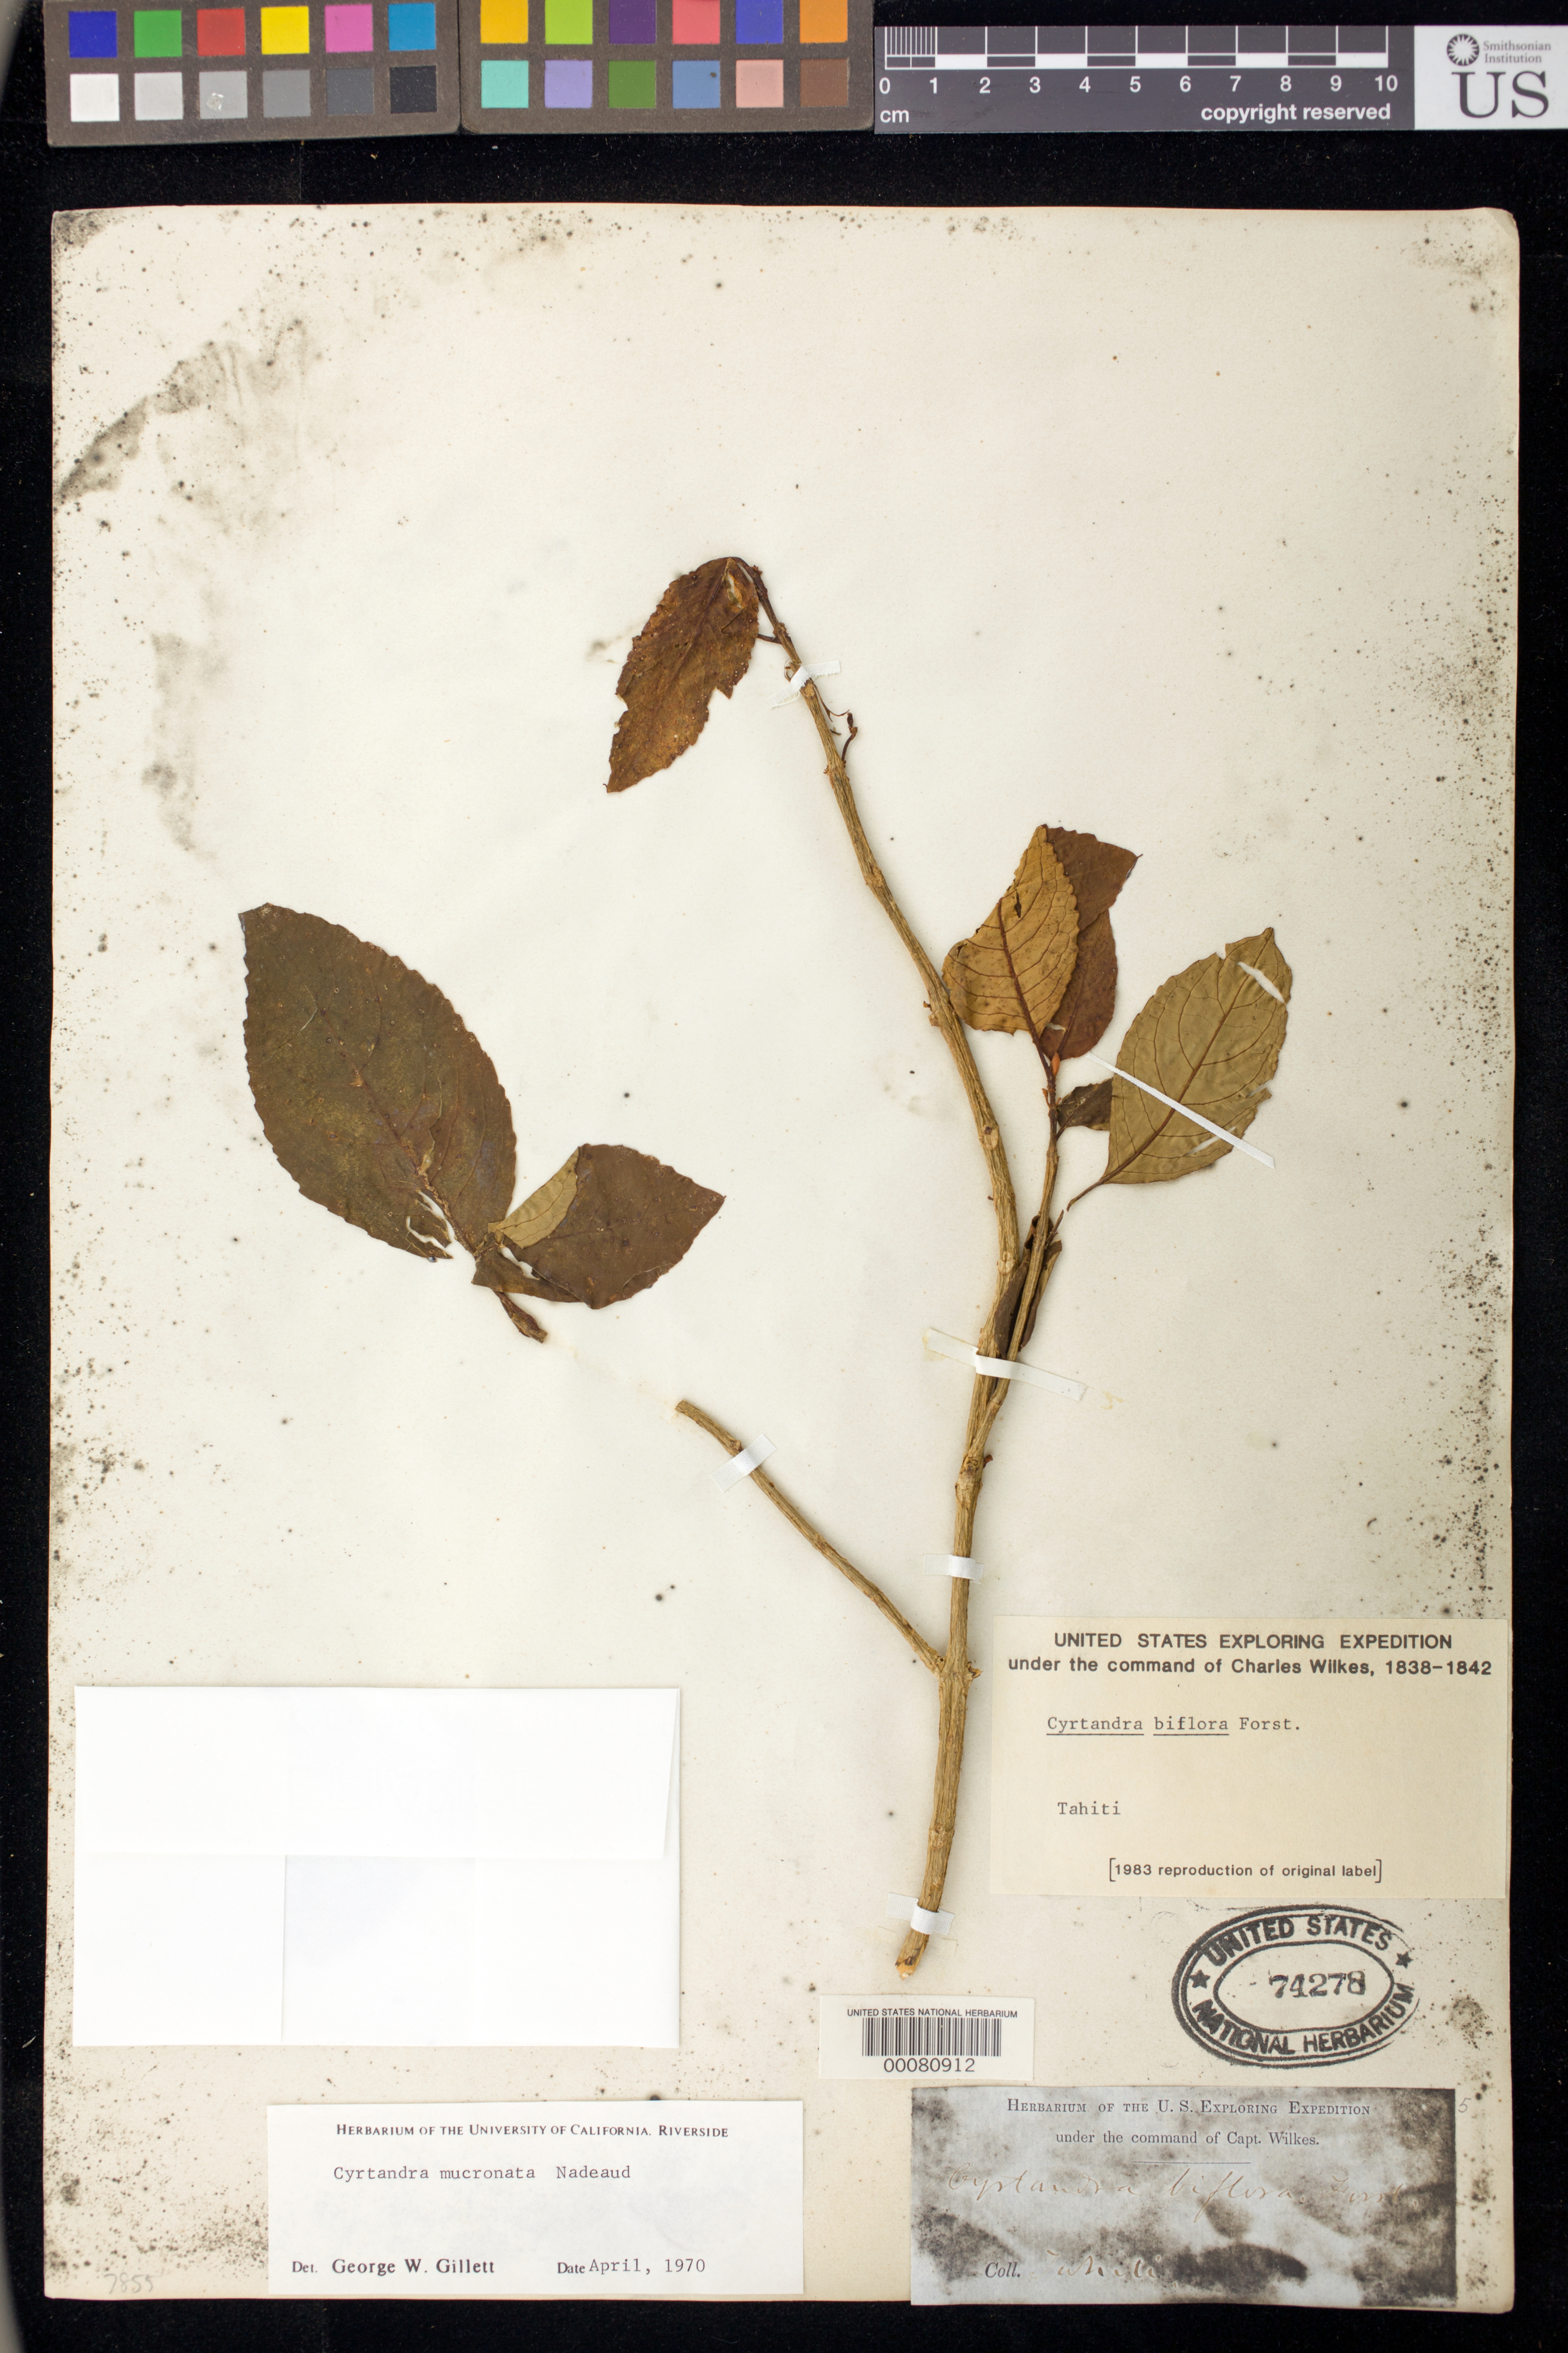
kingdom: Plantae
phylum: Tracheophyta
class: Magnoliopsida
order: Lamiales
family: Gesneriaceae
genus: Cyrtandra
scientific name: Cyrtandra mucronata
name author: Nadeaud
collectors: Wilkes Explor. Exped.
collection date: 1838/1842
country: French Polynesia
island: Îles du Vent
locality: Tahiti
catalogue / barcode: US 74278